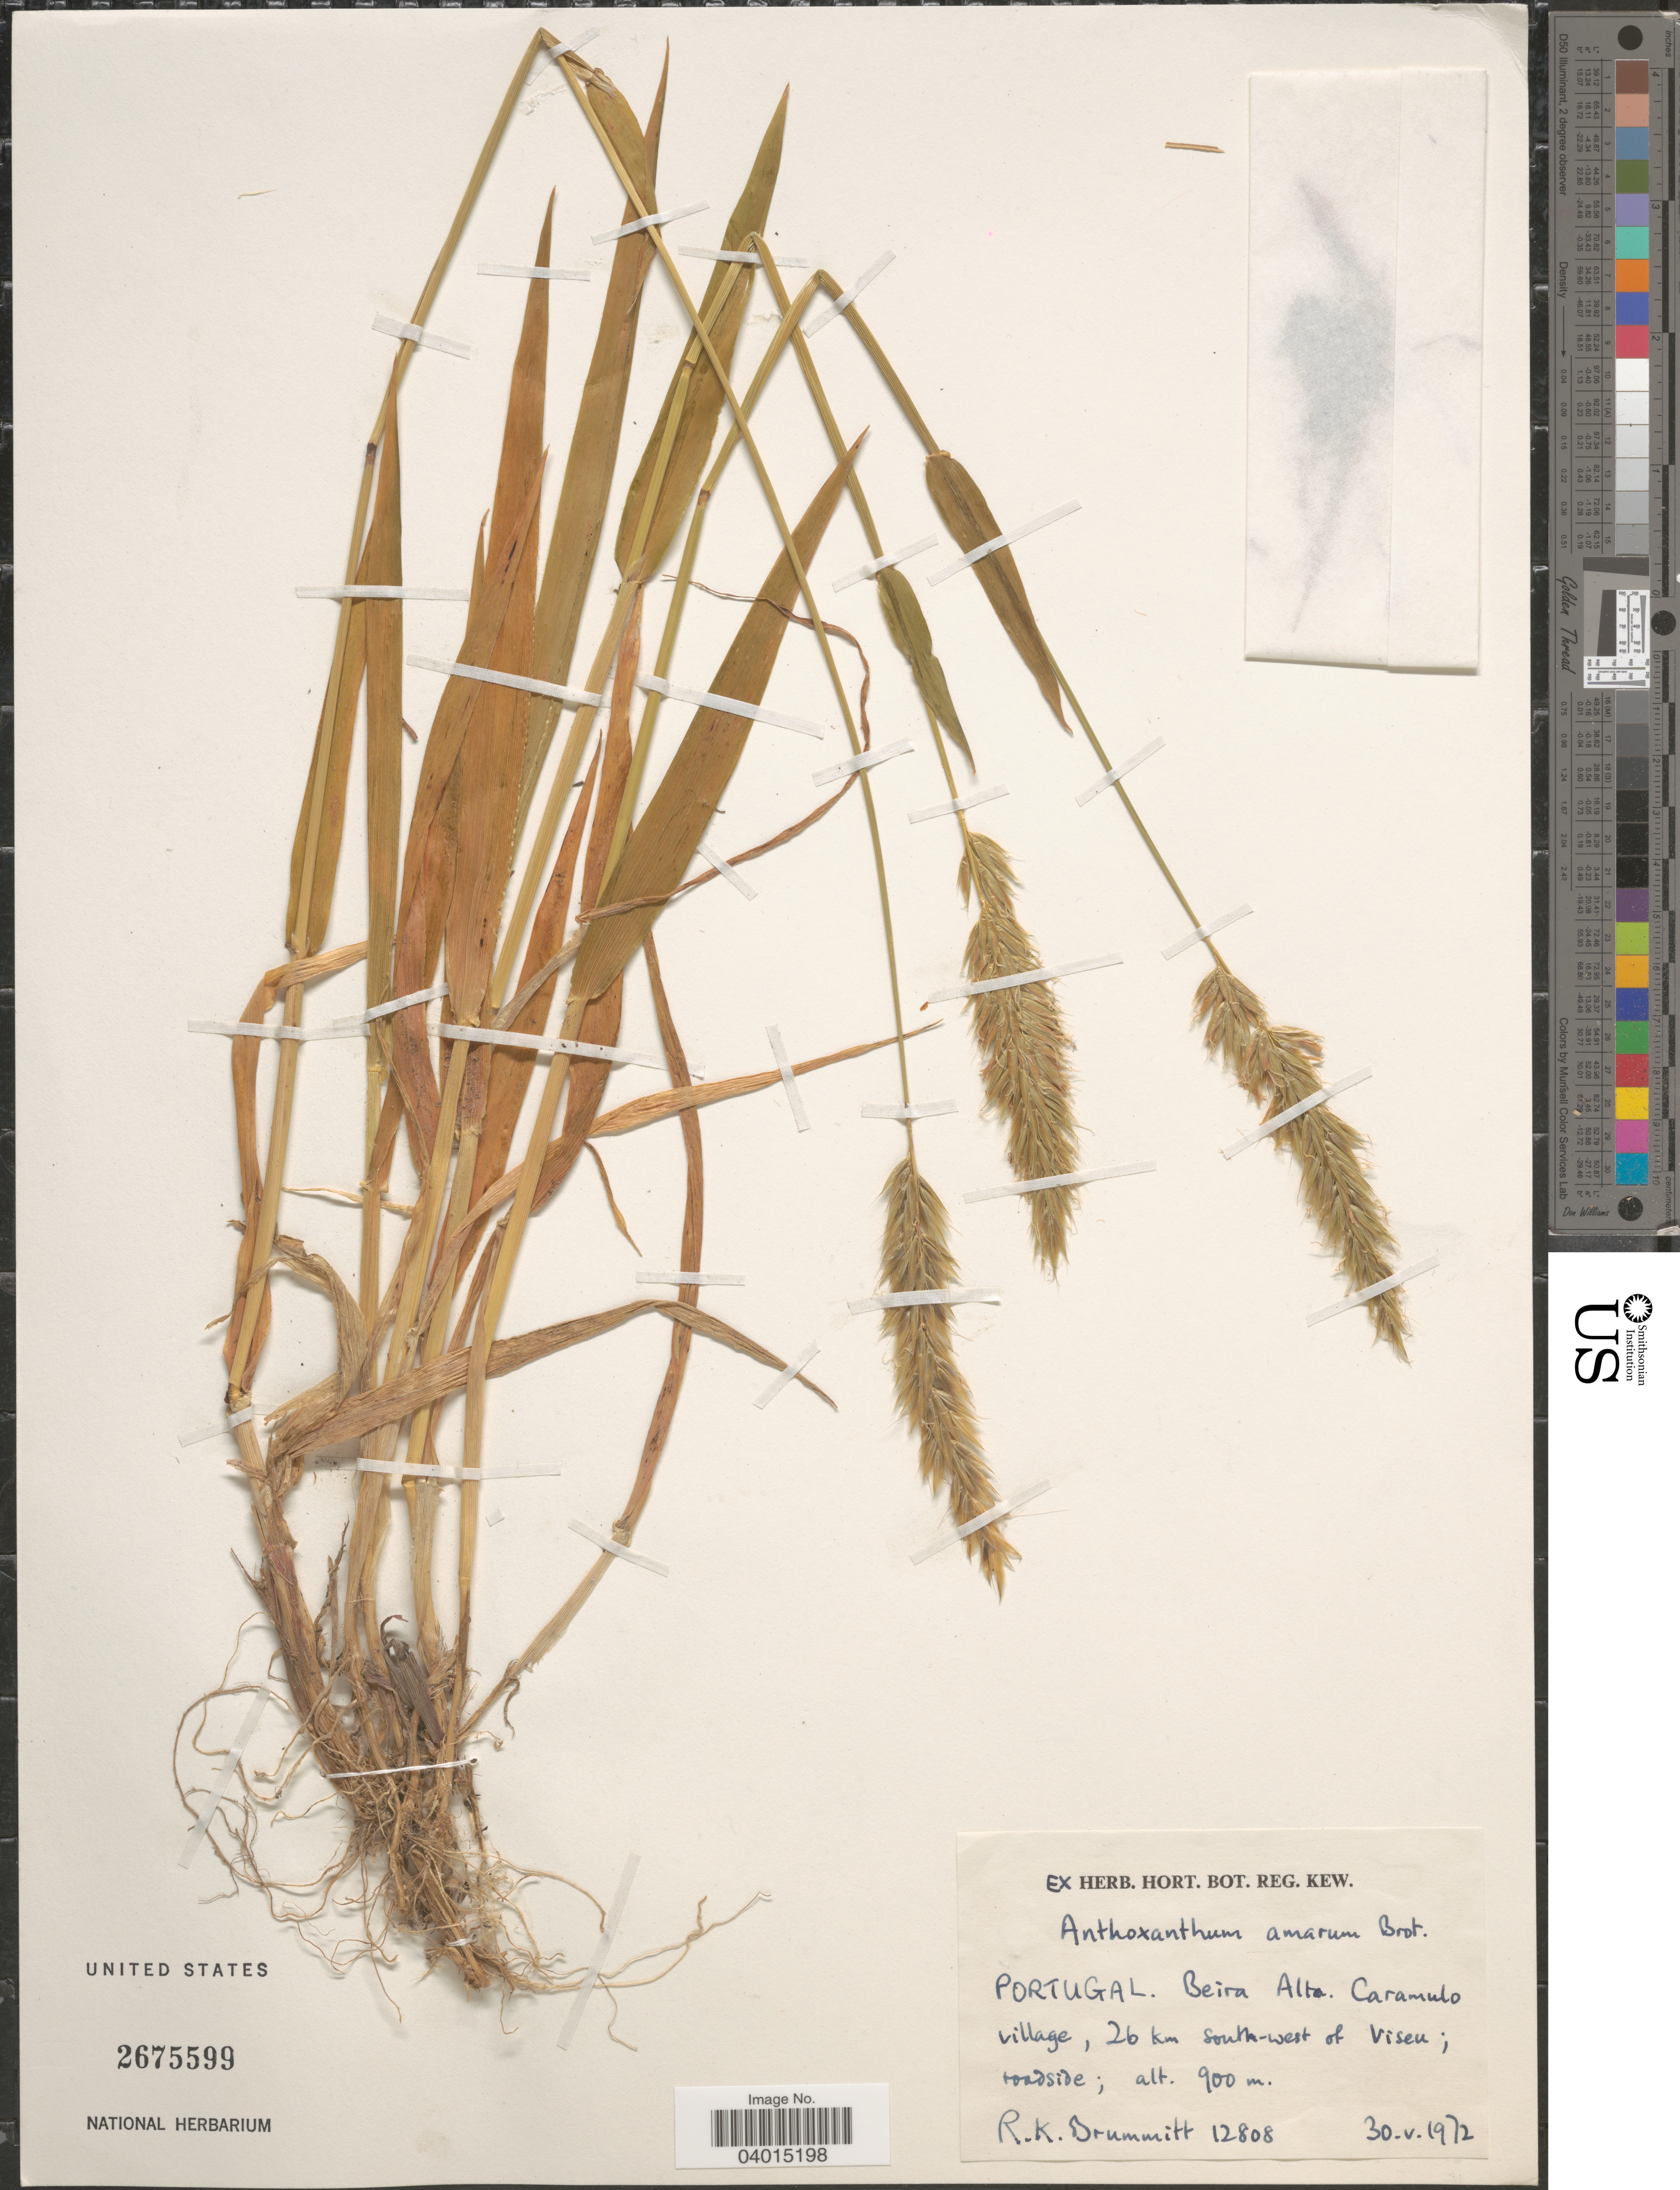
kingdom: Plantae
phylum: Tracheophyta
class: Liliopsida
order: Poales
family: Poaceae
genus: Anthoxanthum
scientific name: Anthoxanthum amarum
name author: Brot.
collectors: R. K. Brummitt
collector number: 12808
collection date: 1972-05-30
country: Portugal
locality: Beira Alta. Caramulo village, 26 km South-west of Viseu; roadside.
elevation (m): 900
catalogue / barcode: US 2675599